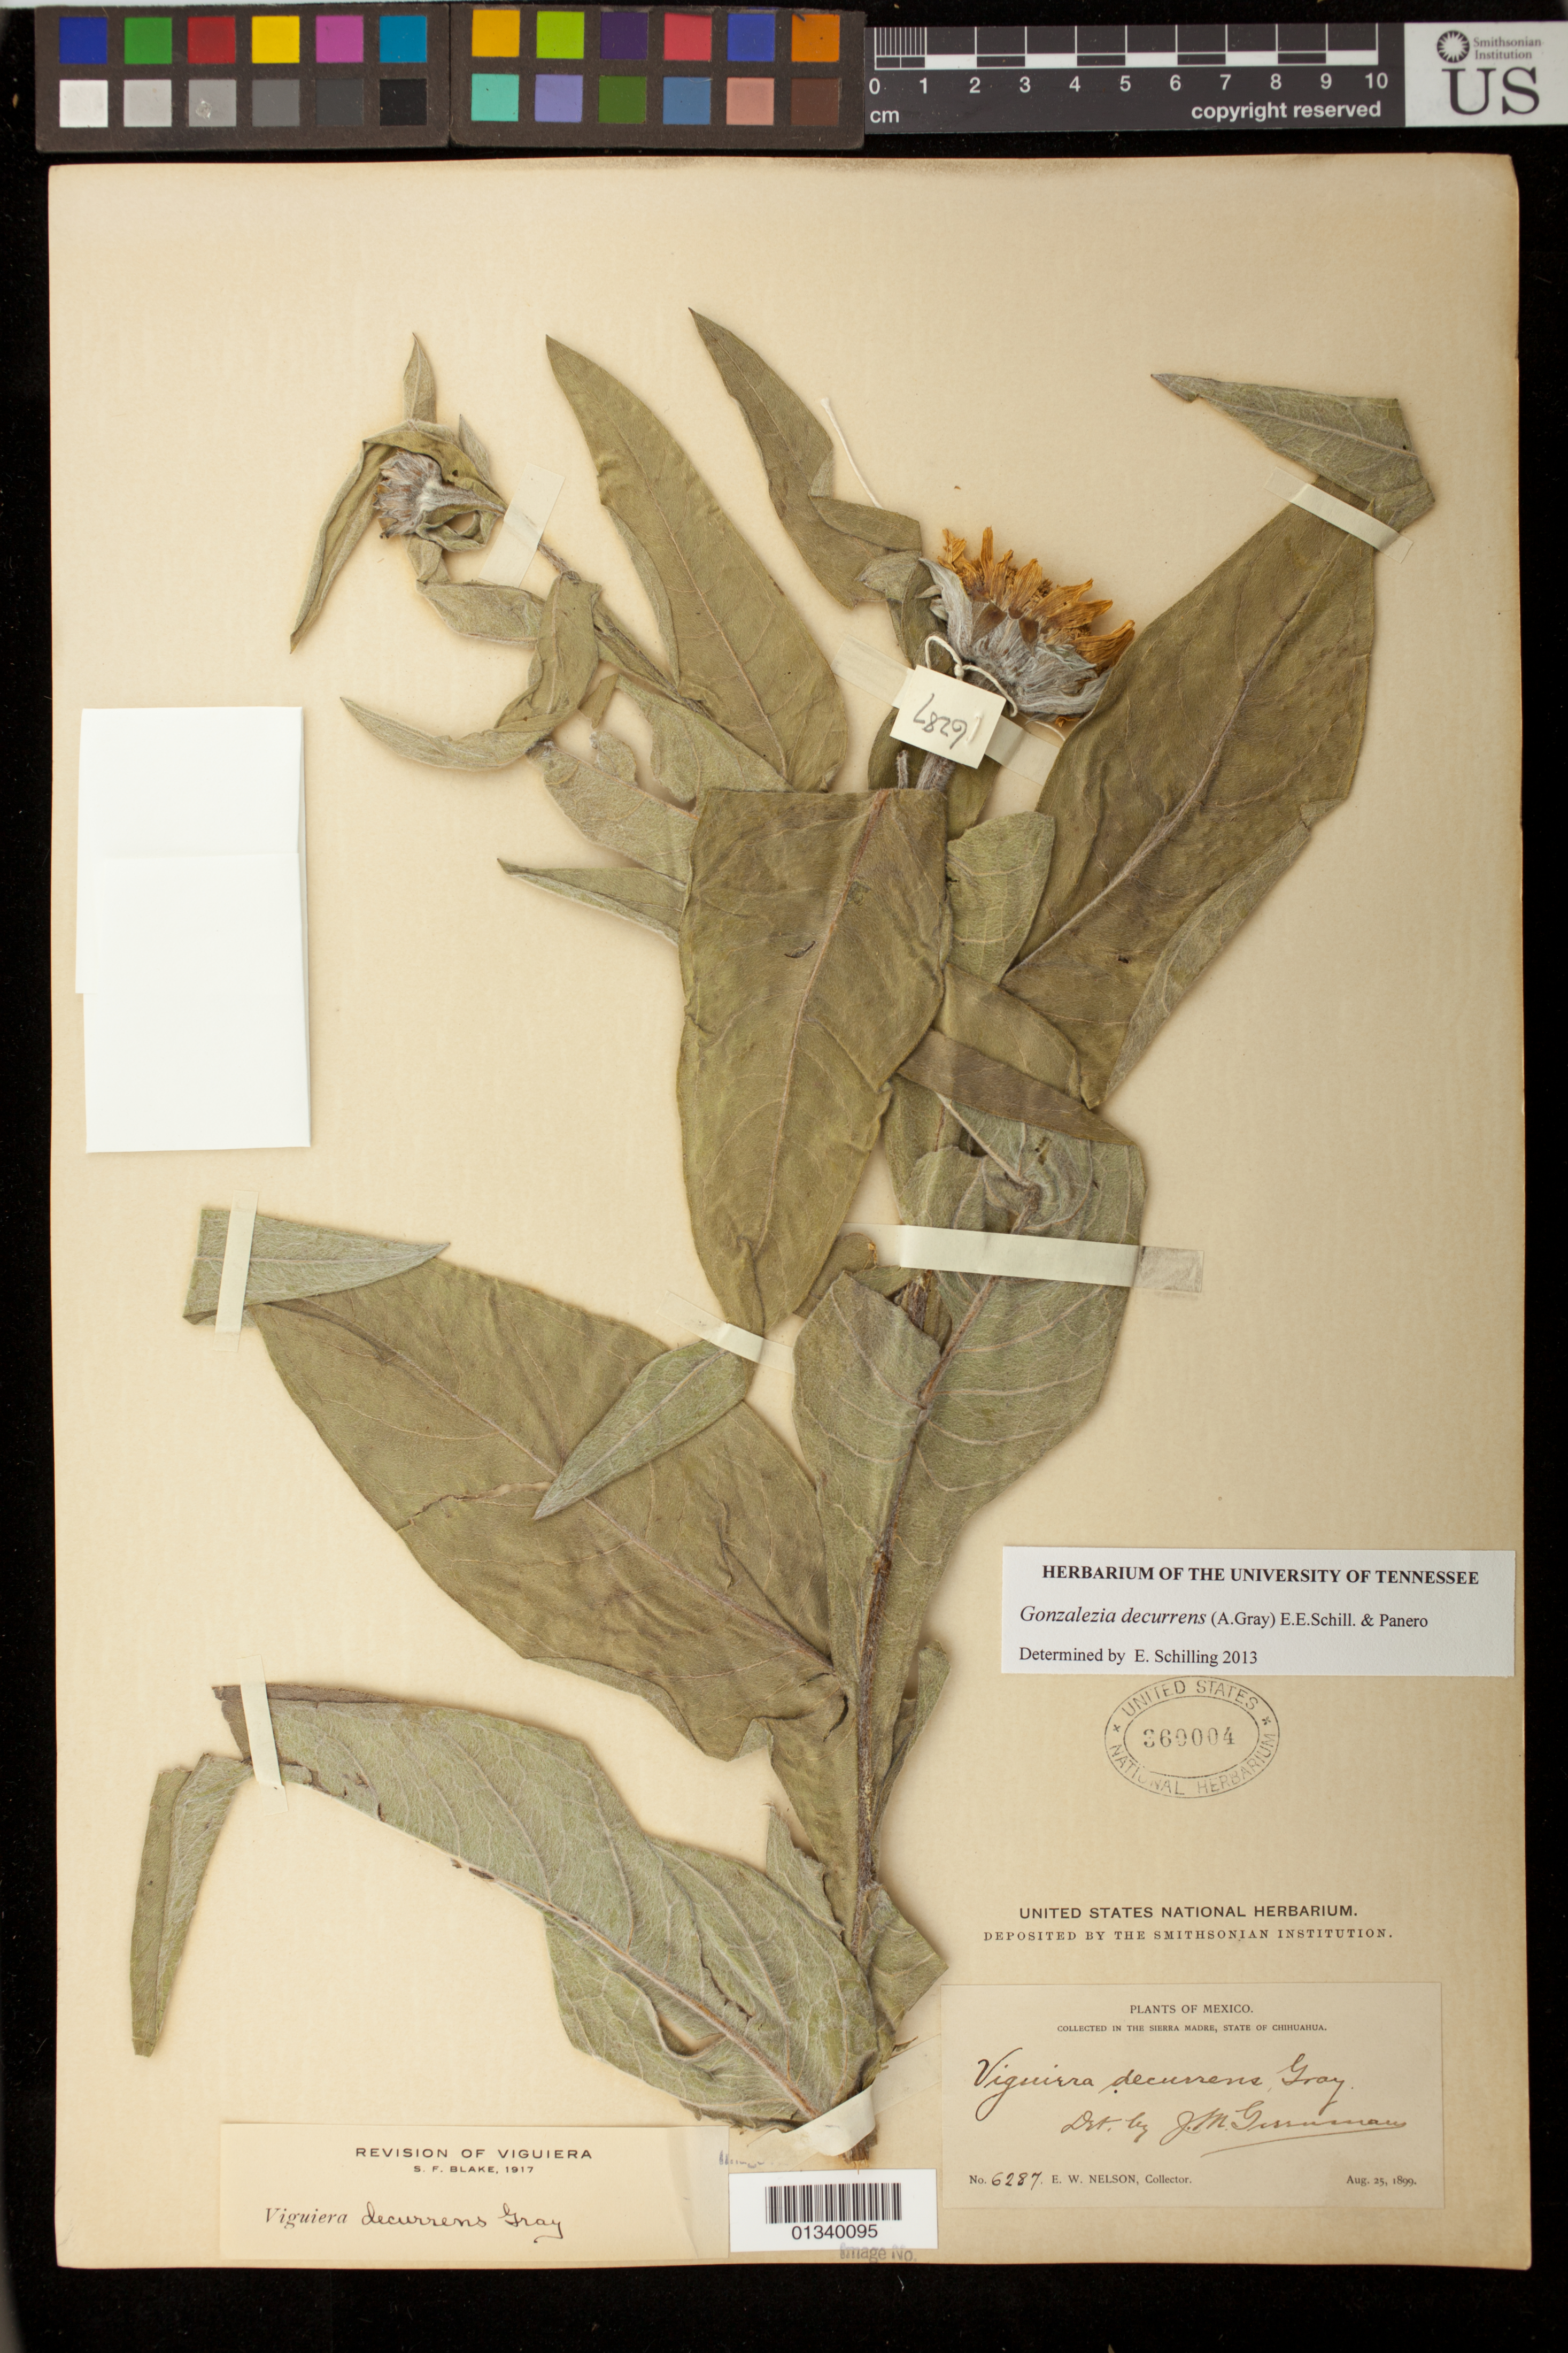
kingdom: Plantae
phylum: Tracheophyta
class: Magnoliopsida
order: Asterales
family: Asteraceae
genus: Gonzalezia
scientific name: Gonzalezia decurrens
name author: (A. Gray) E.E. Schill. & Panero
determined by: Schilling, E. E.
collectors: E. W. Nelson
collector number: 6287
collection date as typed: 25 Aug 1899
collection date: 1899-08-25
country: Mexico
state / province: Chihuahua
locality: Sierra Madre, Chihuahua.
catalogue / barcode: US 360004